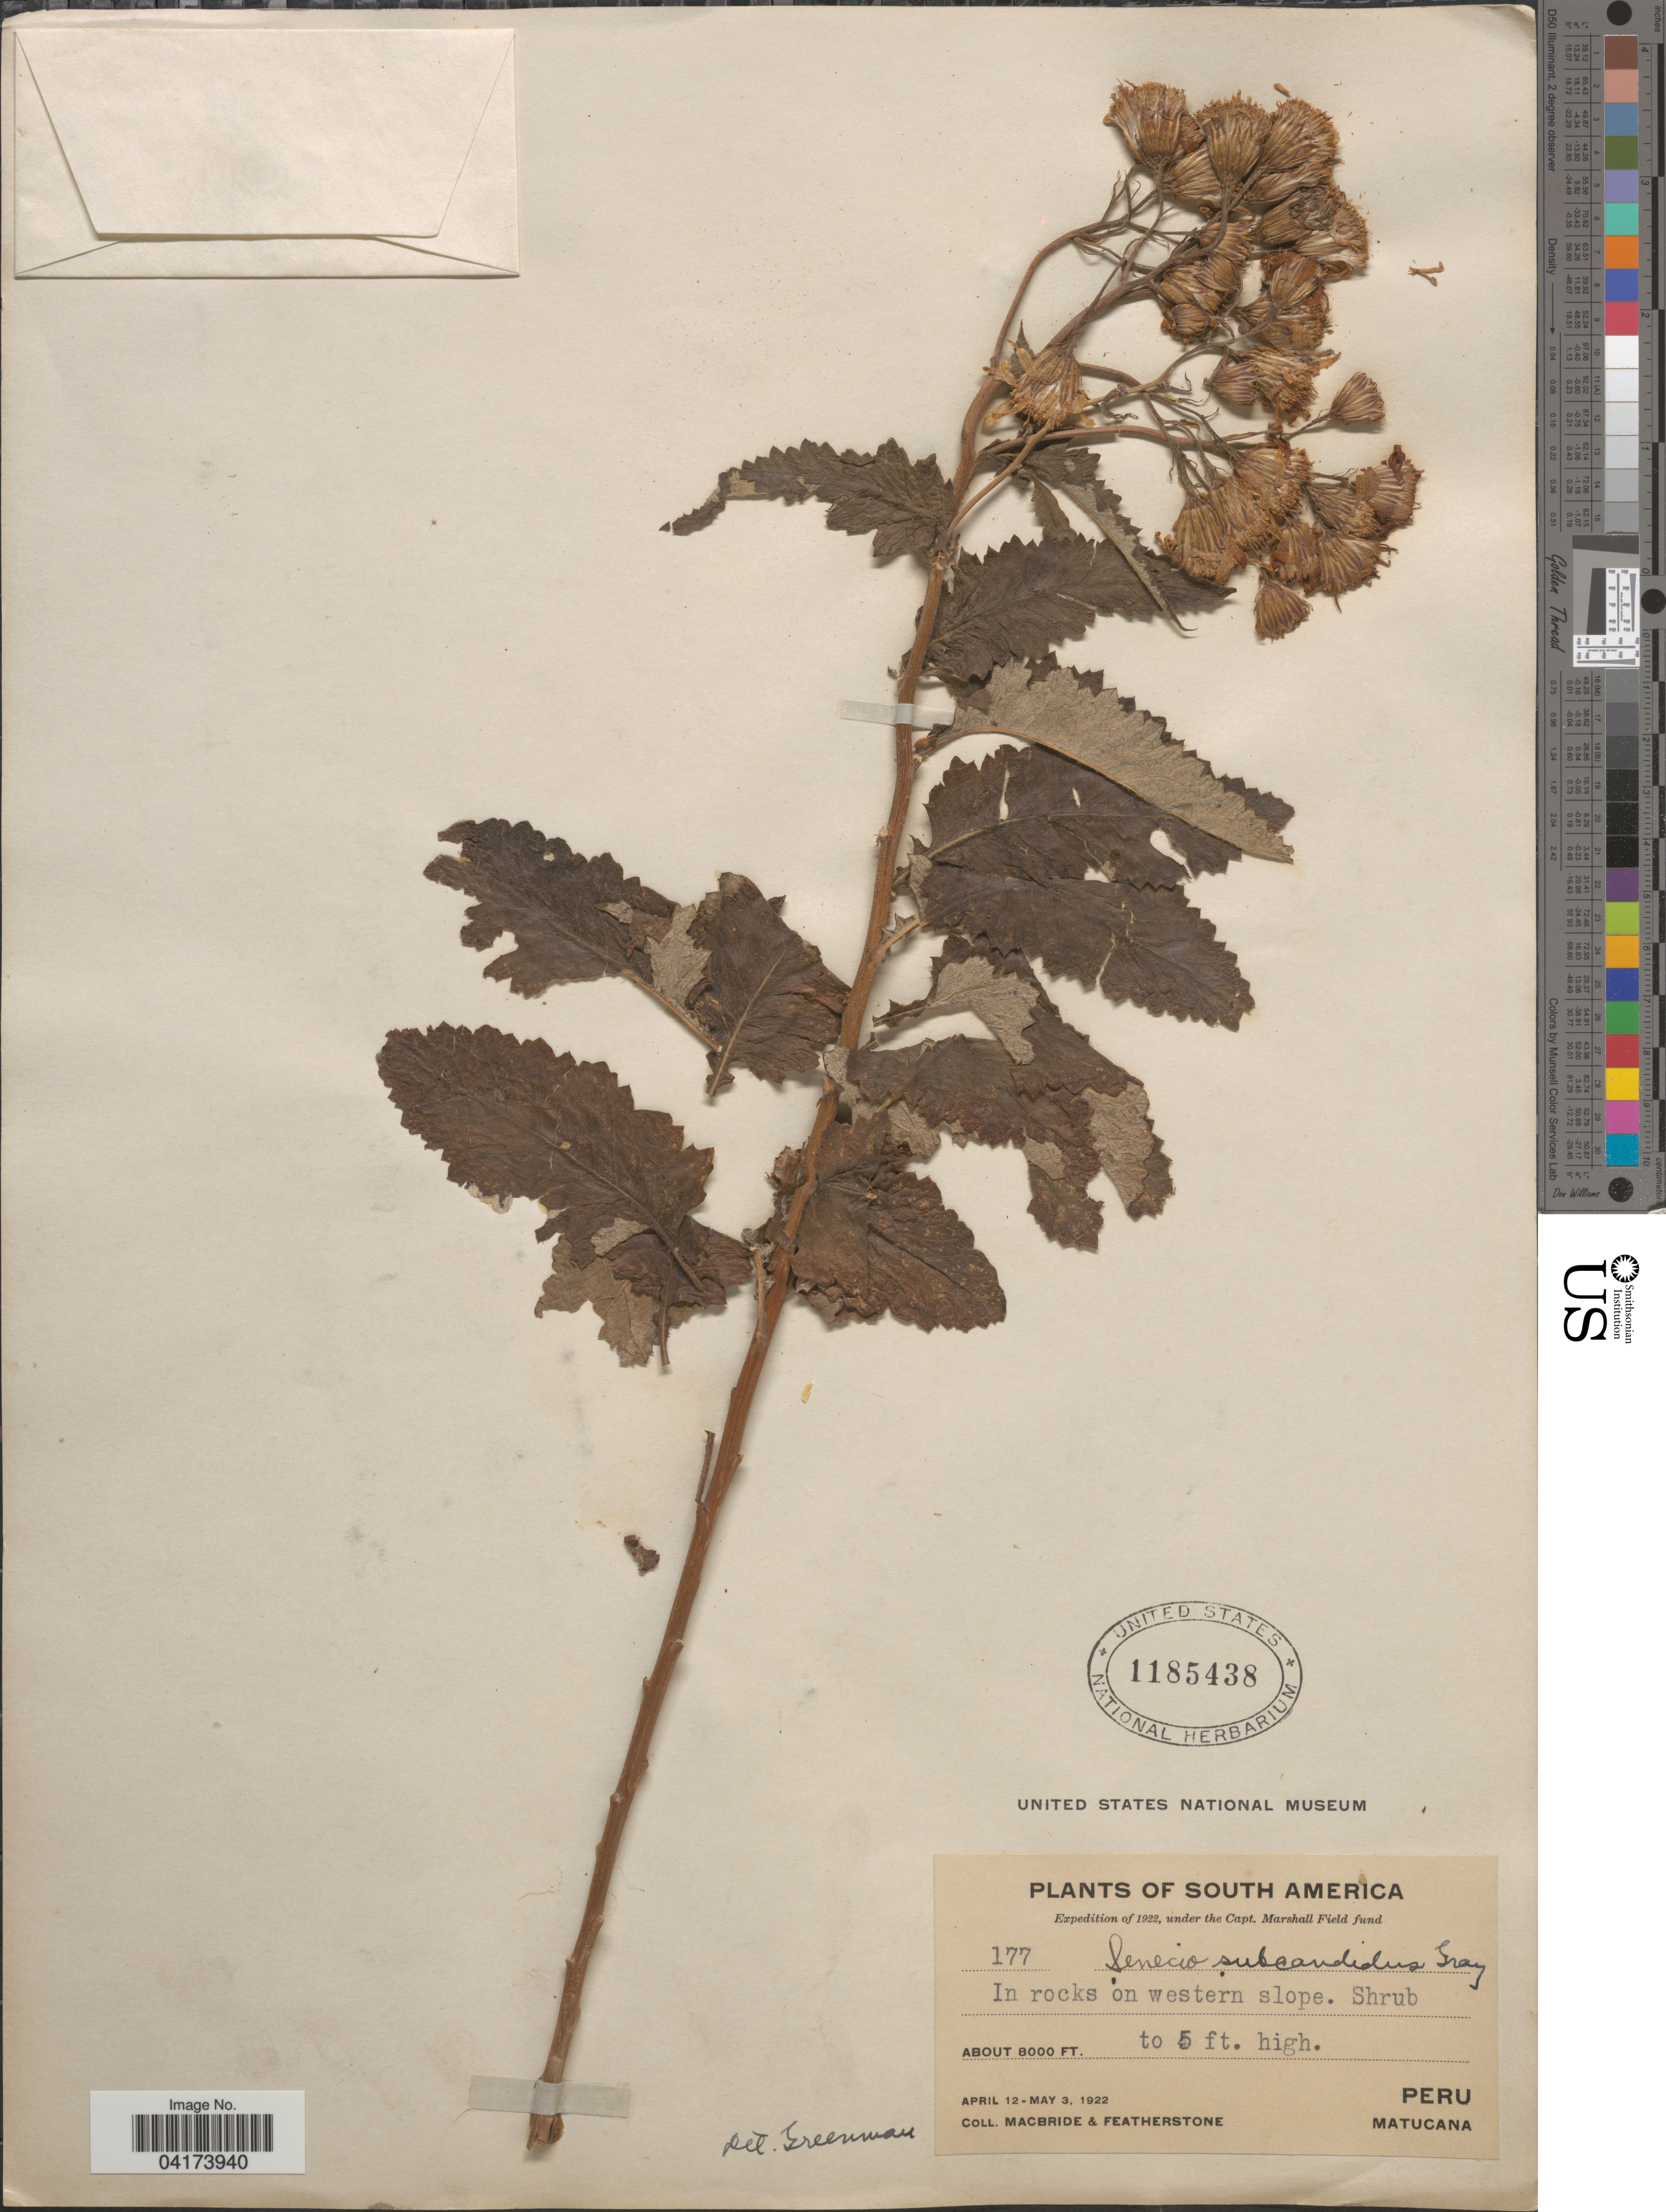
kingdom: Plantae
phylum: Tracheophyta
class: Magnoliopsida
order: Asterales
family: Asteraceae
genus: Senecio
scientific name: Senecio subcandidus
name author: A. Gray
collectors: Macbride, -- & -. Featherstone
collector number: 177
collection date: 1922-04-12/1922-05-03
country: Peru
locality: Expedition of 1922. On western slope. Matucana.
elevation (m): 2438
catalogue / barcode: US 1185438